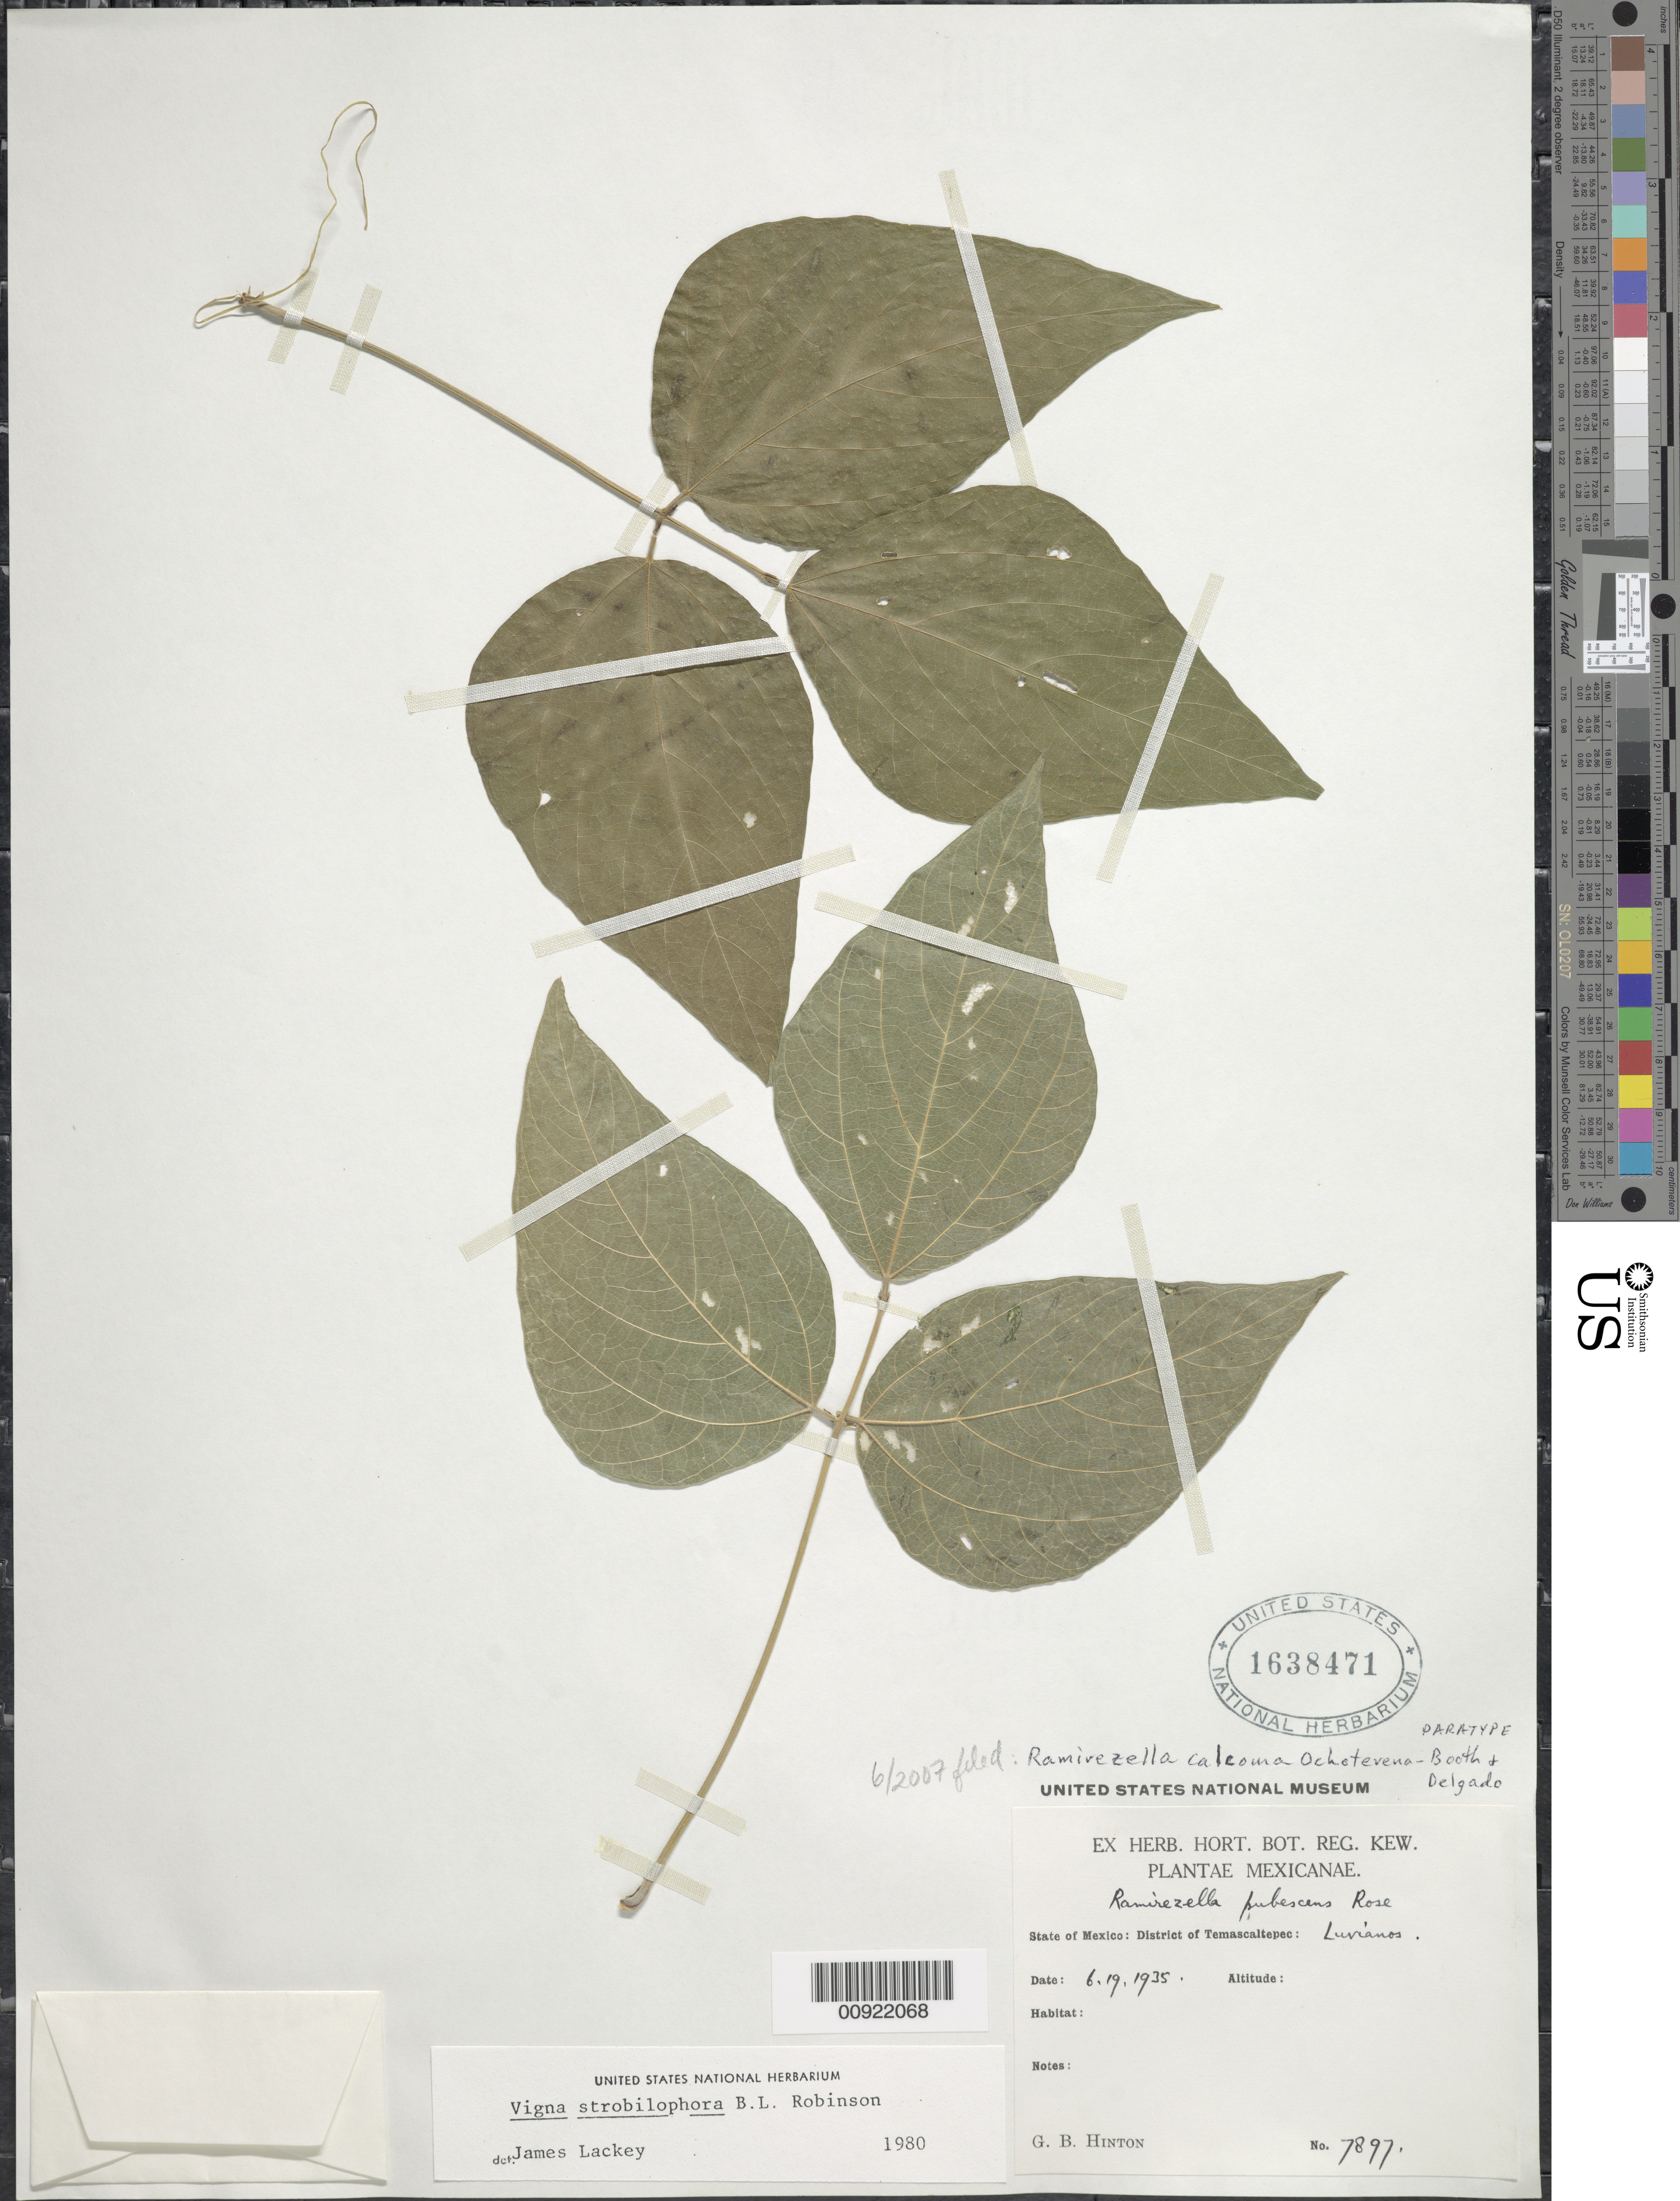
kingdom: Plantae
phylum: Tracheophyta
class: Magnoliopsida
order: Fabales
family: Fabaceae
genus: Ramirezella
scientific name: Ramirezella calcoma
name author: Ochot.-Booth & A. Delgado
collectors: G. B. Hinton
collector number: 7897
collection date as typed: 19 Jun 1935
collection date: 1935-06-19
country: Mexico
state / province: México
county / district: Temascaltepec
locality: State of Mexico: District of Temascaltepec: Luvianos.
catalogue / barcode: US 1638471